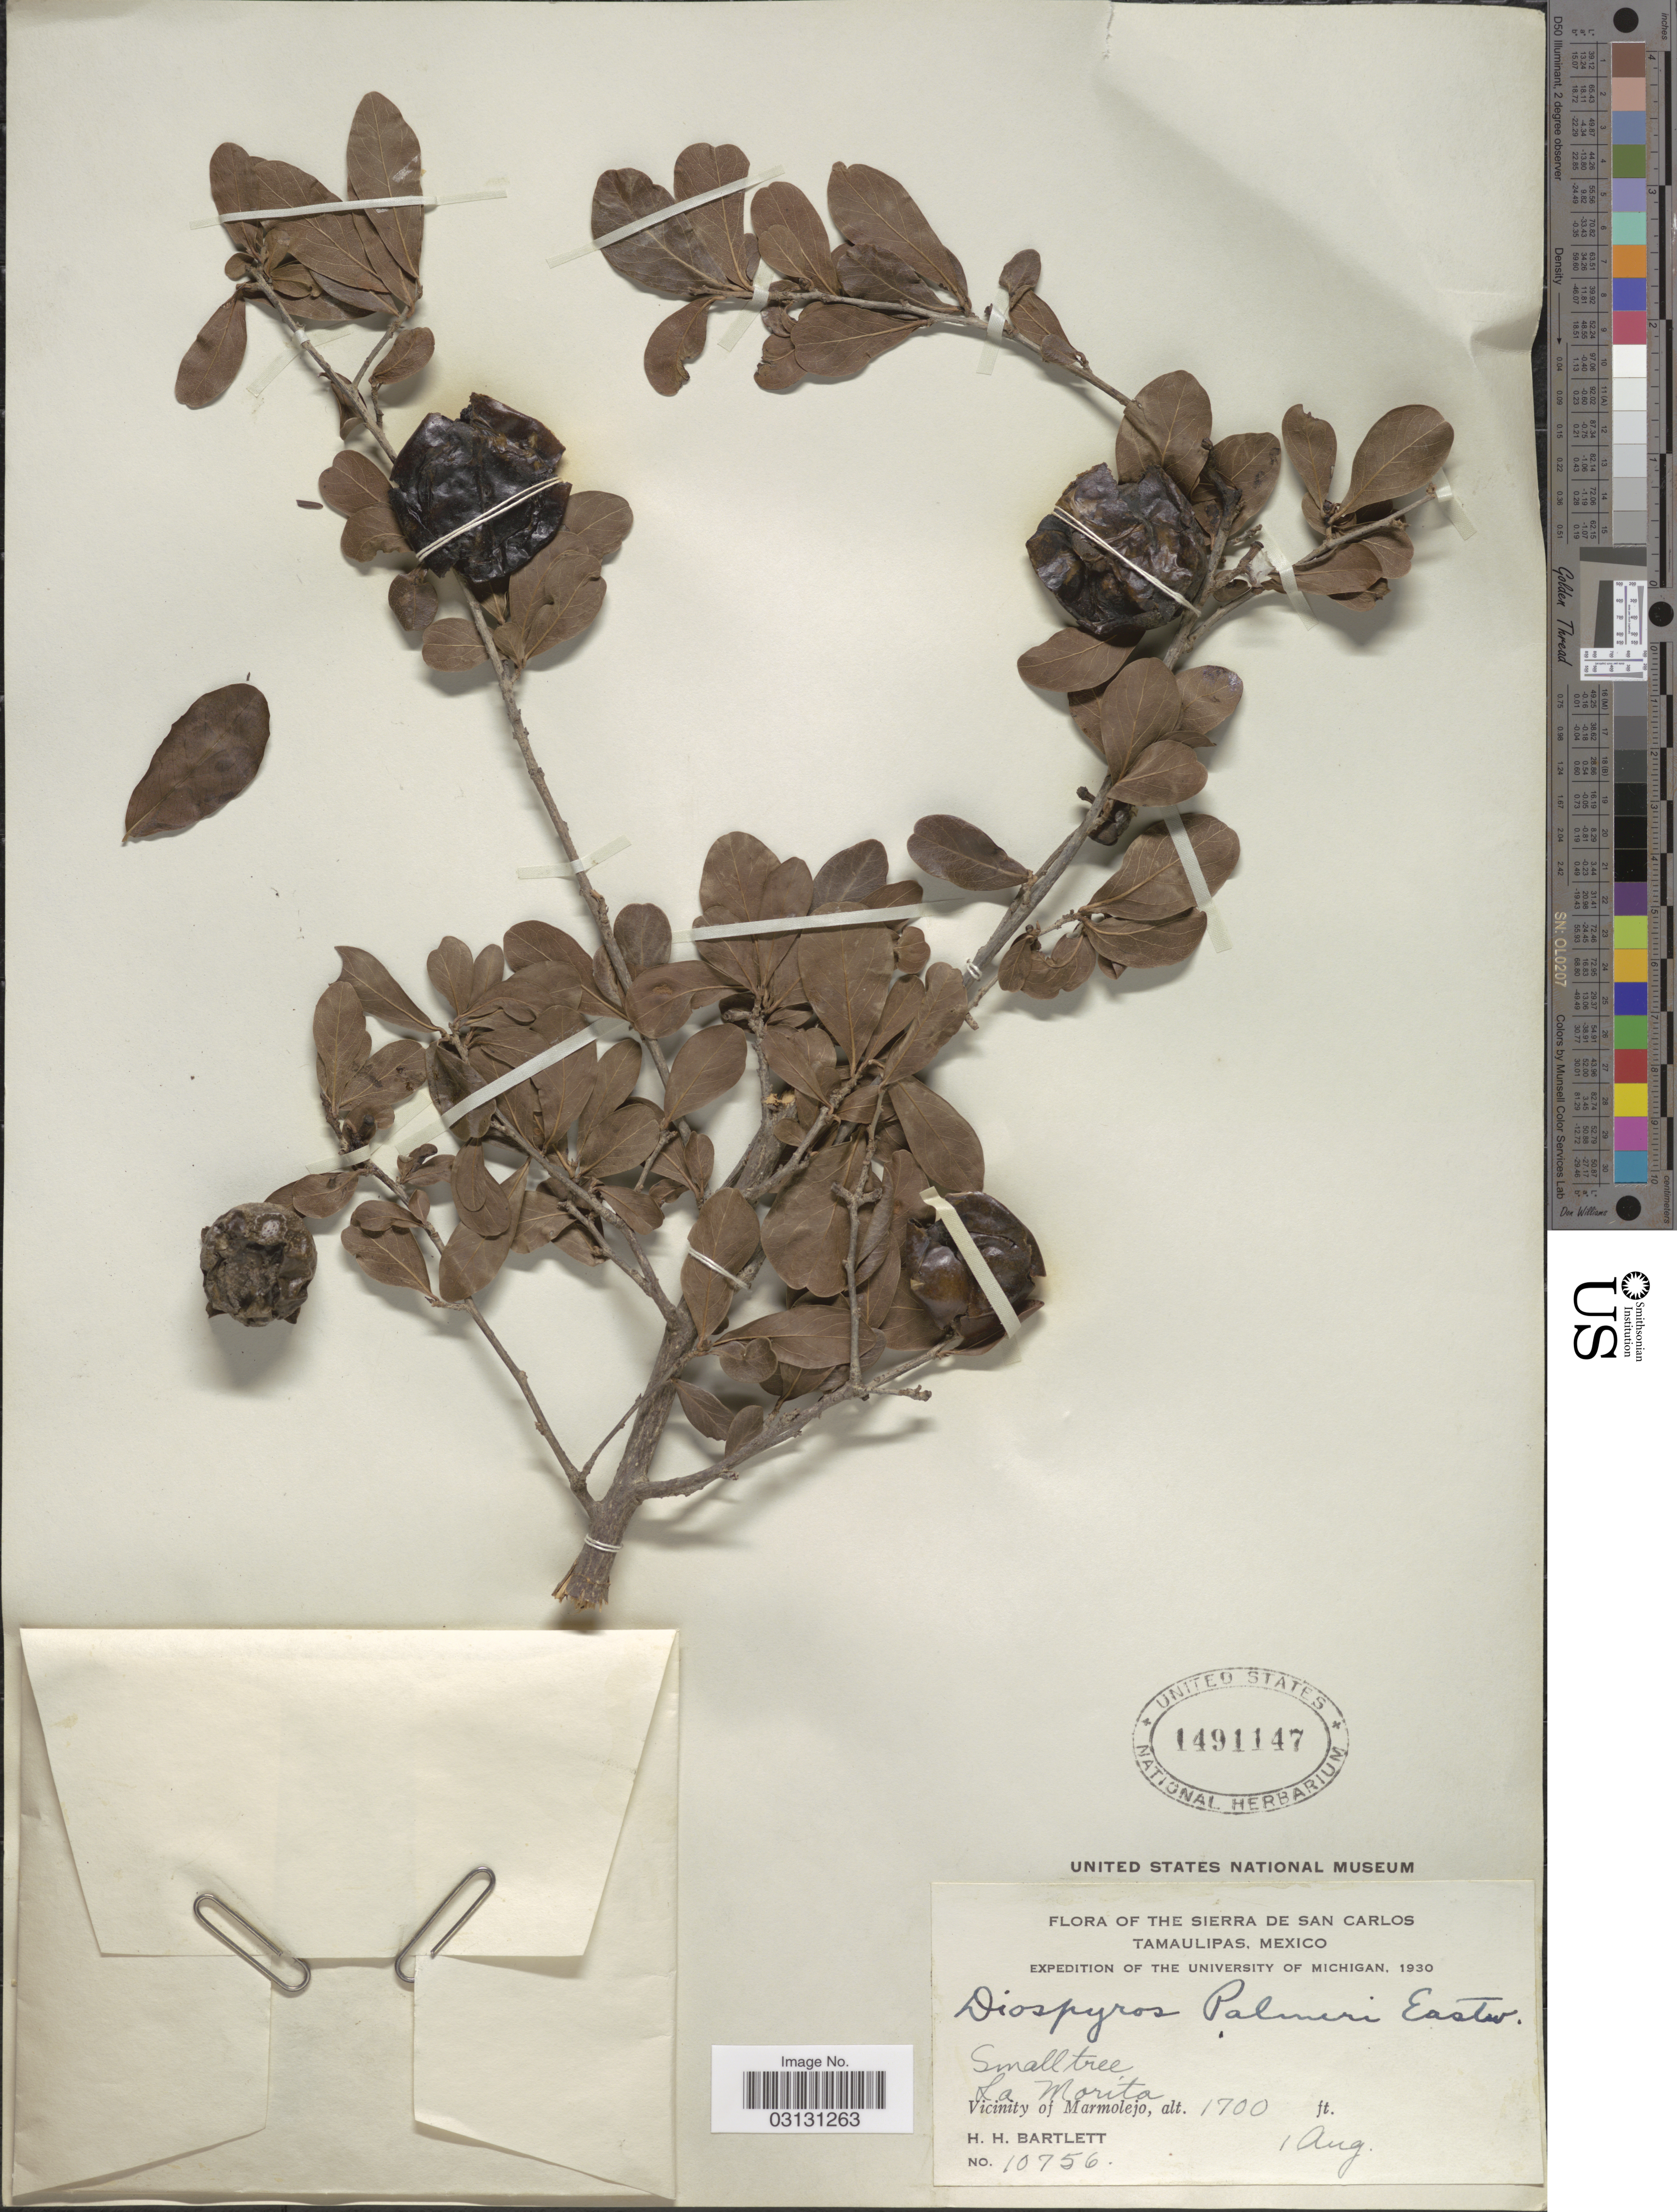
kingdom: Plantae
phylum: Tracheophyta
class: Magnoliopsida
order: Ericales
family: Ebenaceae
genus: Diospyros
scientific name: Diospyros palmeri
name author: Eastw.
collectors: H. H. Bartlett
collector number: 10756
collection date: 1930-08-01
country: Mexico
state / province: Tamaulipas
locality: The Sierra de San Carlos. La Morita, Vicinity of Marmolejo.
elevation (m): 518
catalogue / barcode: US 1491147